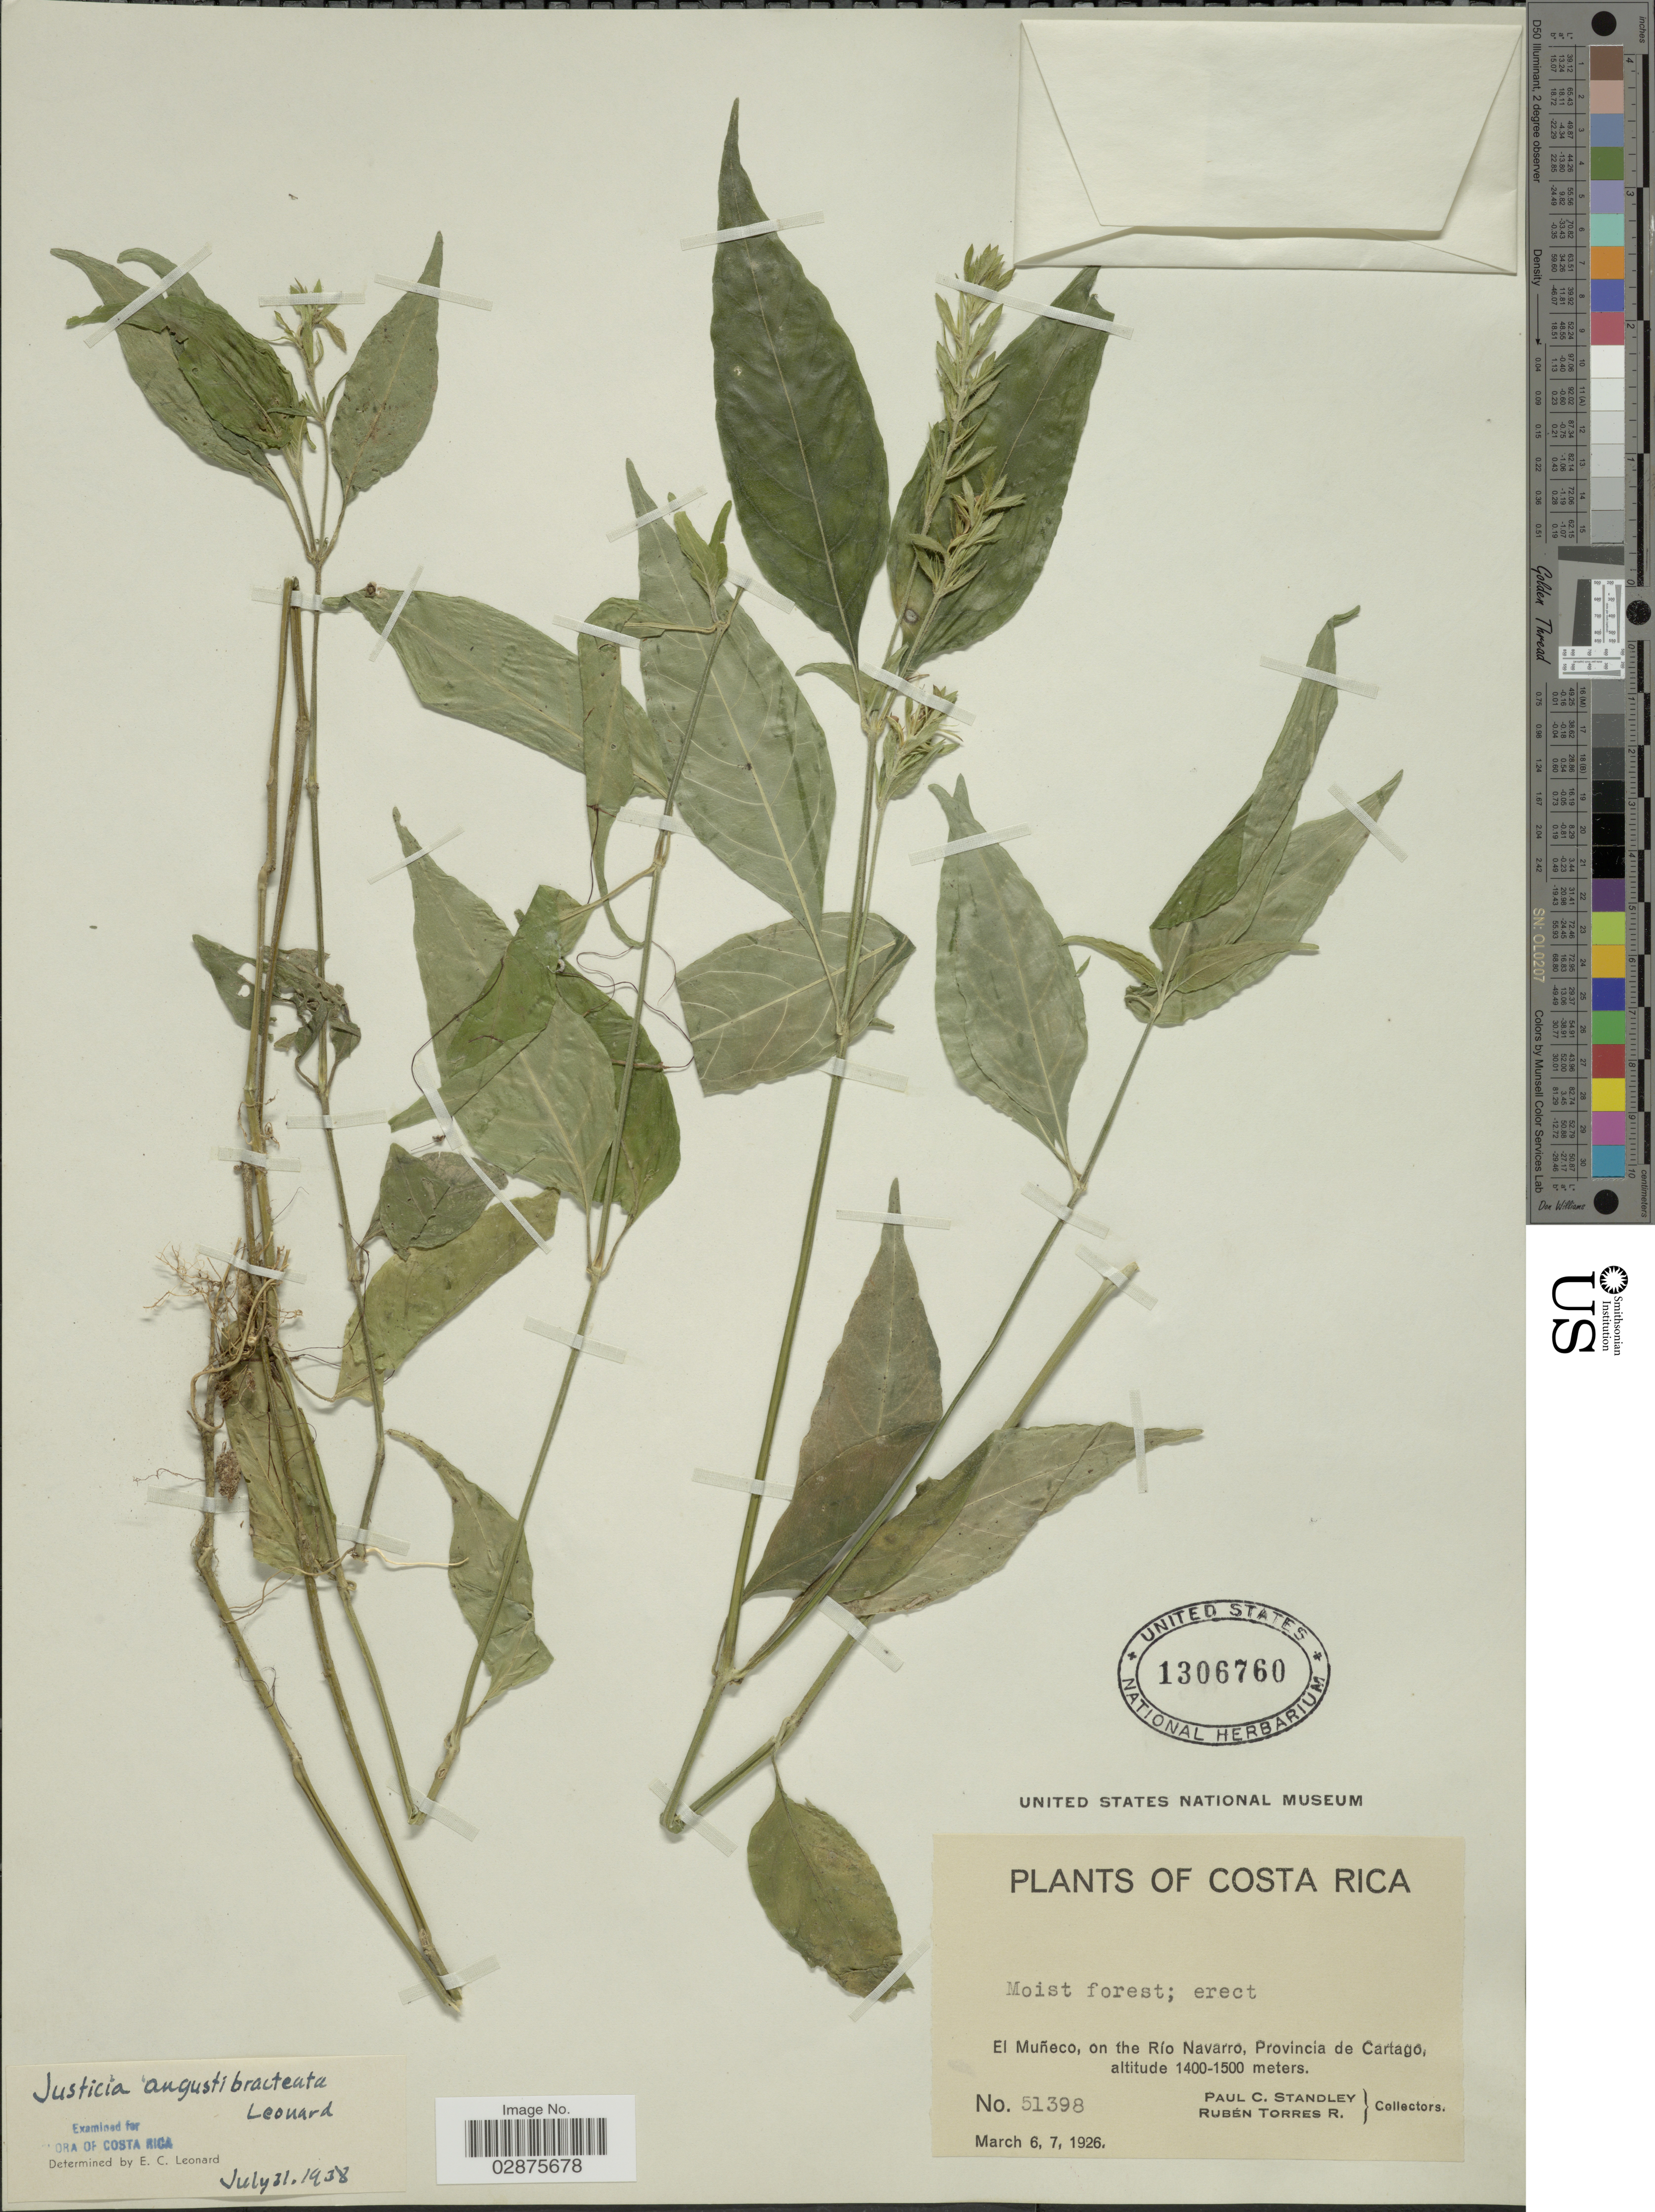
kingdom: Plantae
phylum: Tracheophyta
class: Magnoliopsida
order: Lamiales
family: Acanthaceae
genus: Justicia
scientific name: Justicia angustibracteata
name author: Leonard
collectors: P. C. Standley & R. Torres Rojas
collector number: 51398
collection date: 1926-03-06/1926-03-07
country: Costa Rica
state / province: Cartago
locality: El Muñeco, on the Río Navarro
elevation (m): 1400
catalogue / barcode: US 1306760